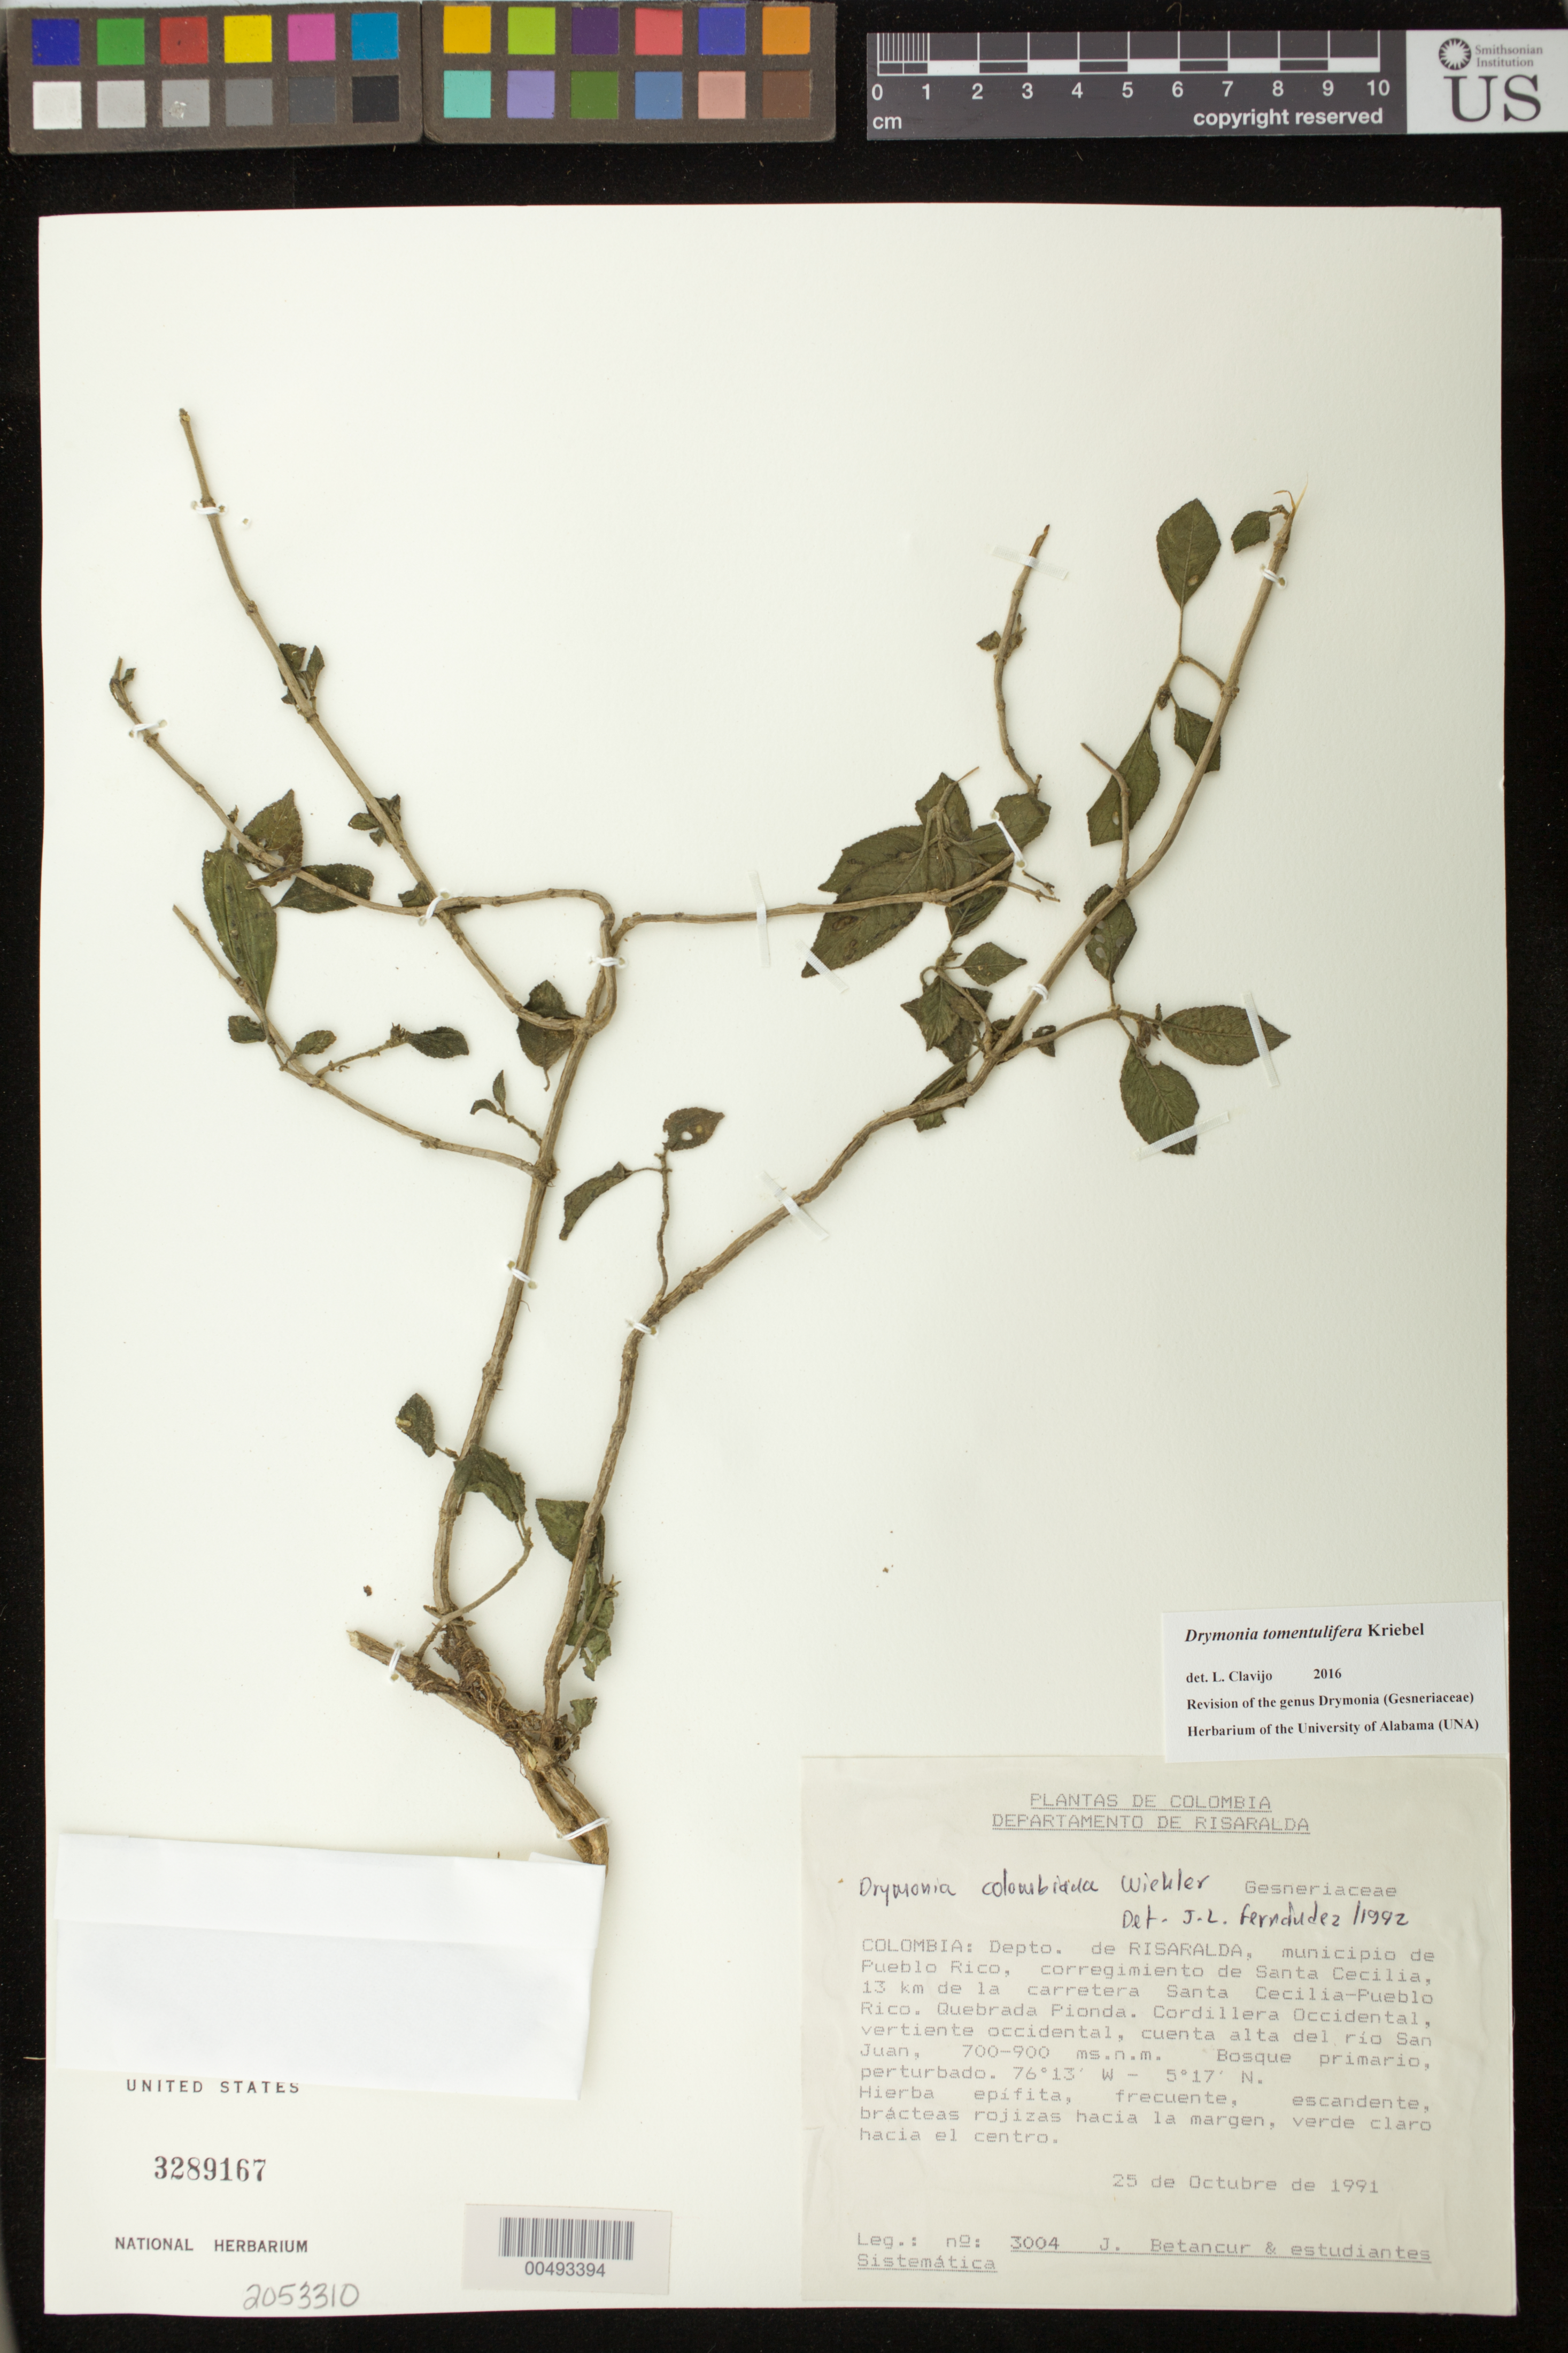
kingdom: Plantae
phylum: Tracheophyta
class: Magnoliopsida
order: Lamiales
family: Gesneriaceae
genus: Drymonia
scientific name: Drymonia tomentulifera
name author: Kriebel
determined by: Clavijo, L.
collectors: J. C. Betancur & et al.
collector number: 3004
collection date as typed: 25 Oct 1991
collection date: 1991-10-25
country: Colombia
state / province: Risaralda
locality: Municipio de Pueblo Rico, corregimiento de Santa Cecilia, 13 km de la carretera Santa Cecilia-Pueblo Rico. Quebrada Pionda. Cordillera Occidental, vertiente occidental, cuenca alta del río San Juan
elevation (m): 700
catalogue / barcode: US 3289167